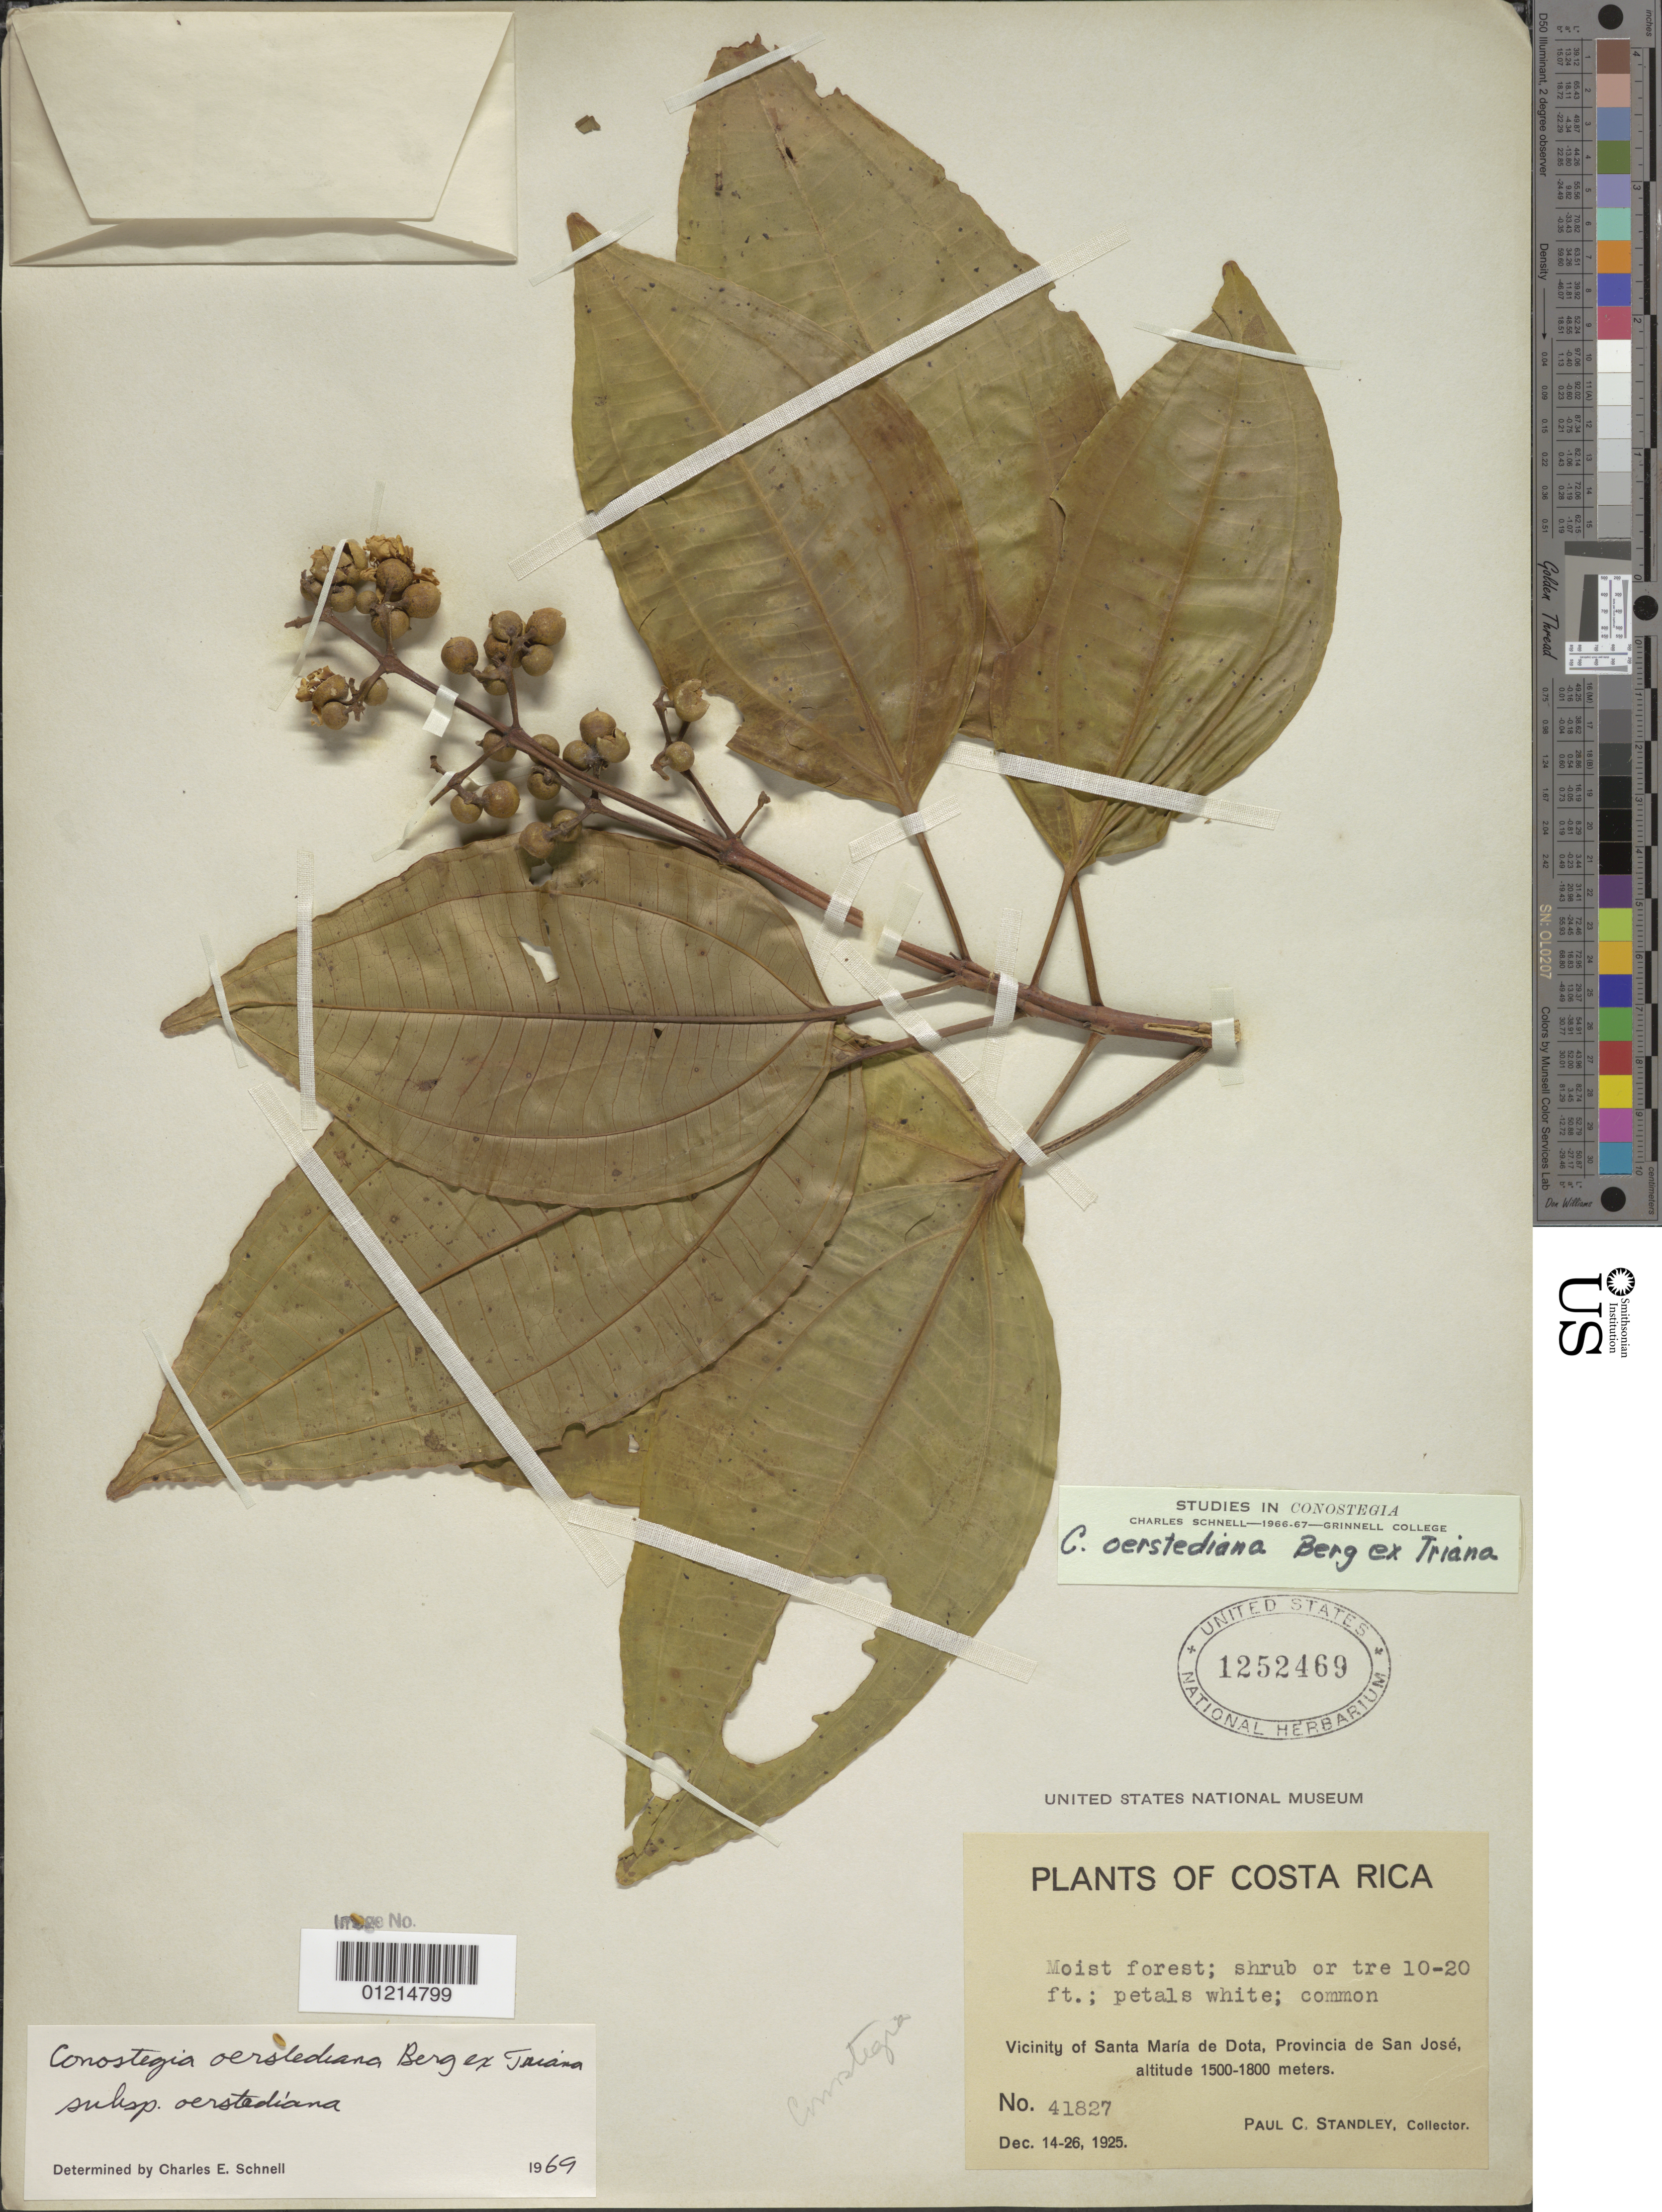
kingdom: Plantae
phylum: Tracheophyta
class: Magnoliopsida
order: Myrtales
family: Melastomataceae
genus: Conostegia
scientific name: Conostegia oerstediana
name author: O. Berg ex Triana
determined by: Schnell, C. E.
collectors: P. C. Standley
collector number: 41827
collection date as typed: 14 Dec 1925 to 26 Dec 1925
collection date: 1925-12-14/1925-12-26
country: Costa Rica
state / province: San José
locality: Vicinity of Santa Maria de Dota.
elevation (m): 1500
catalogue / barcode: US 1252469